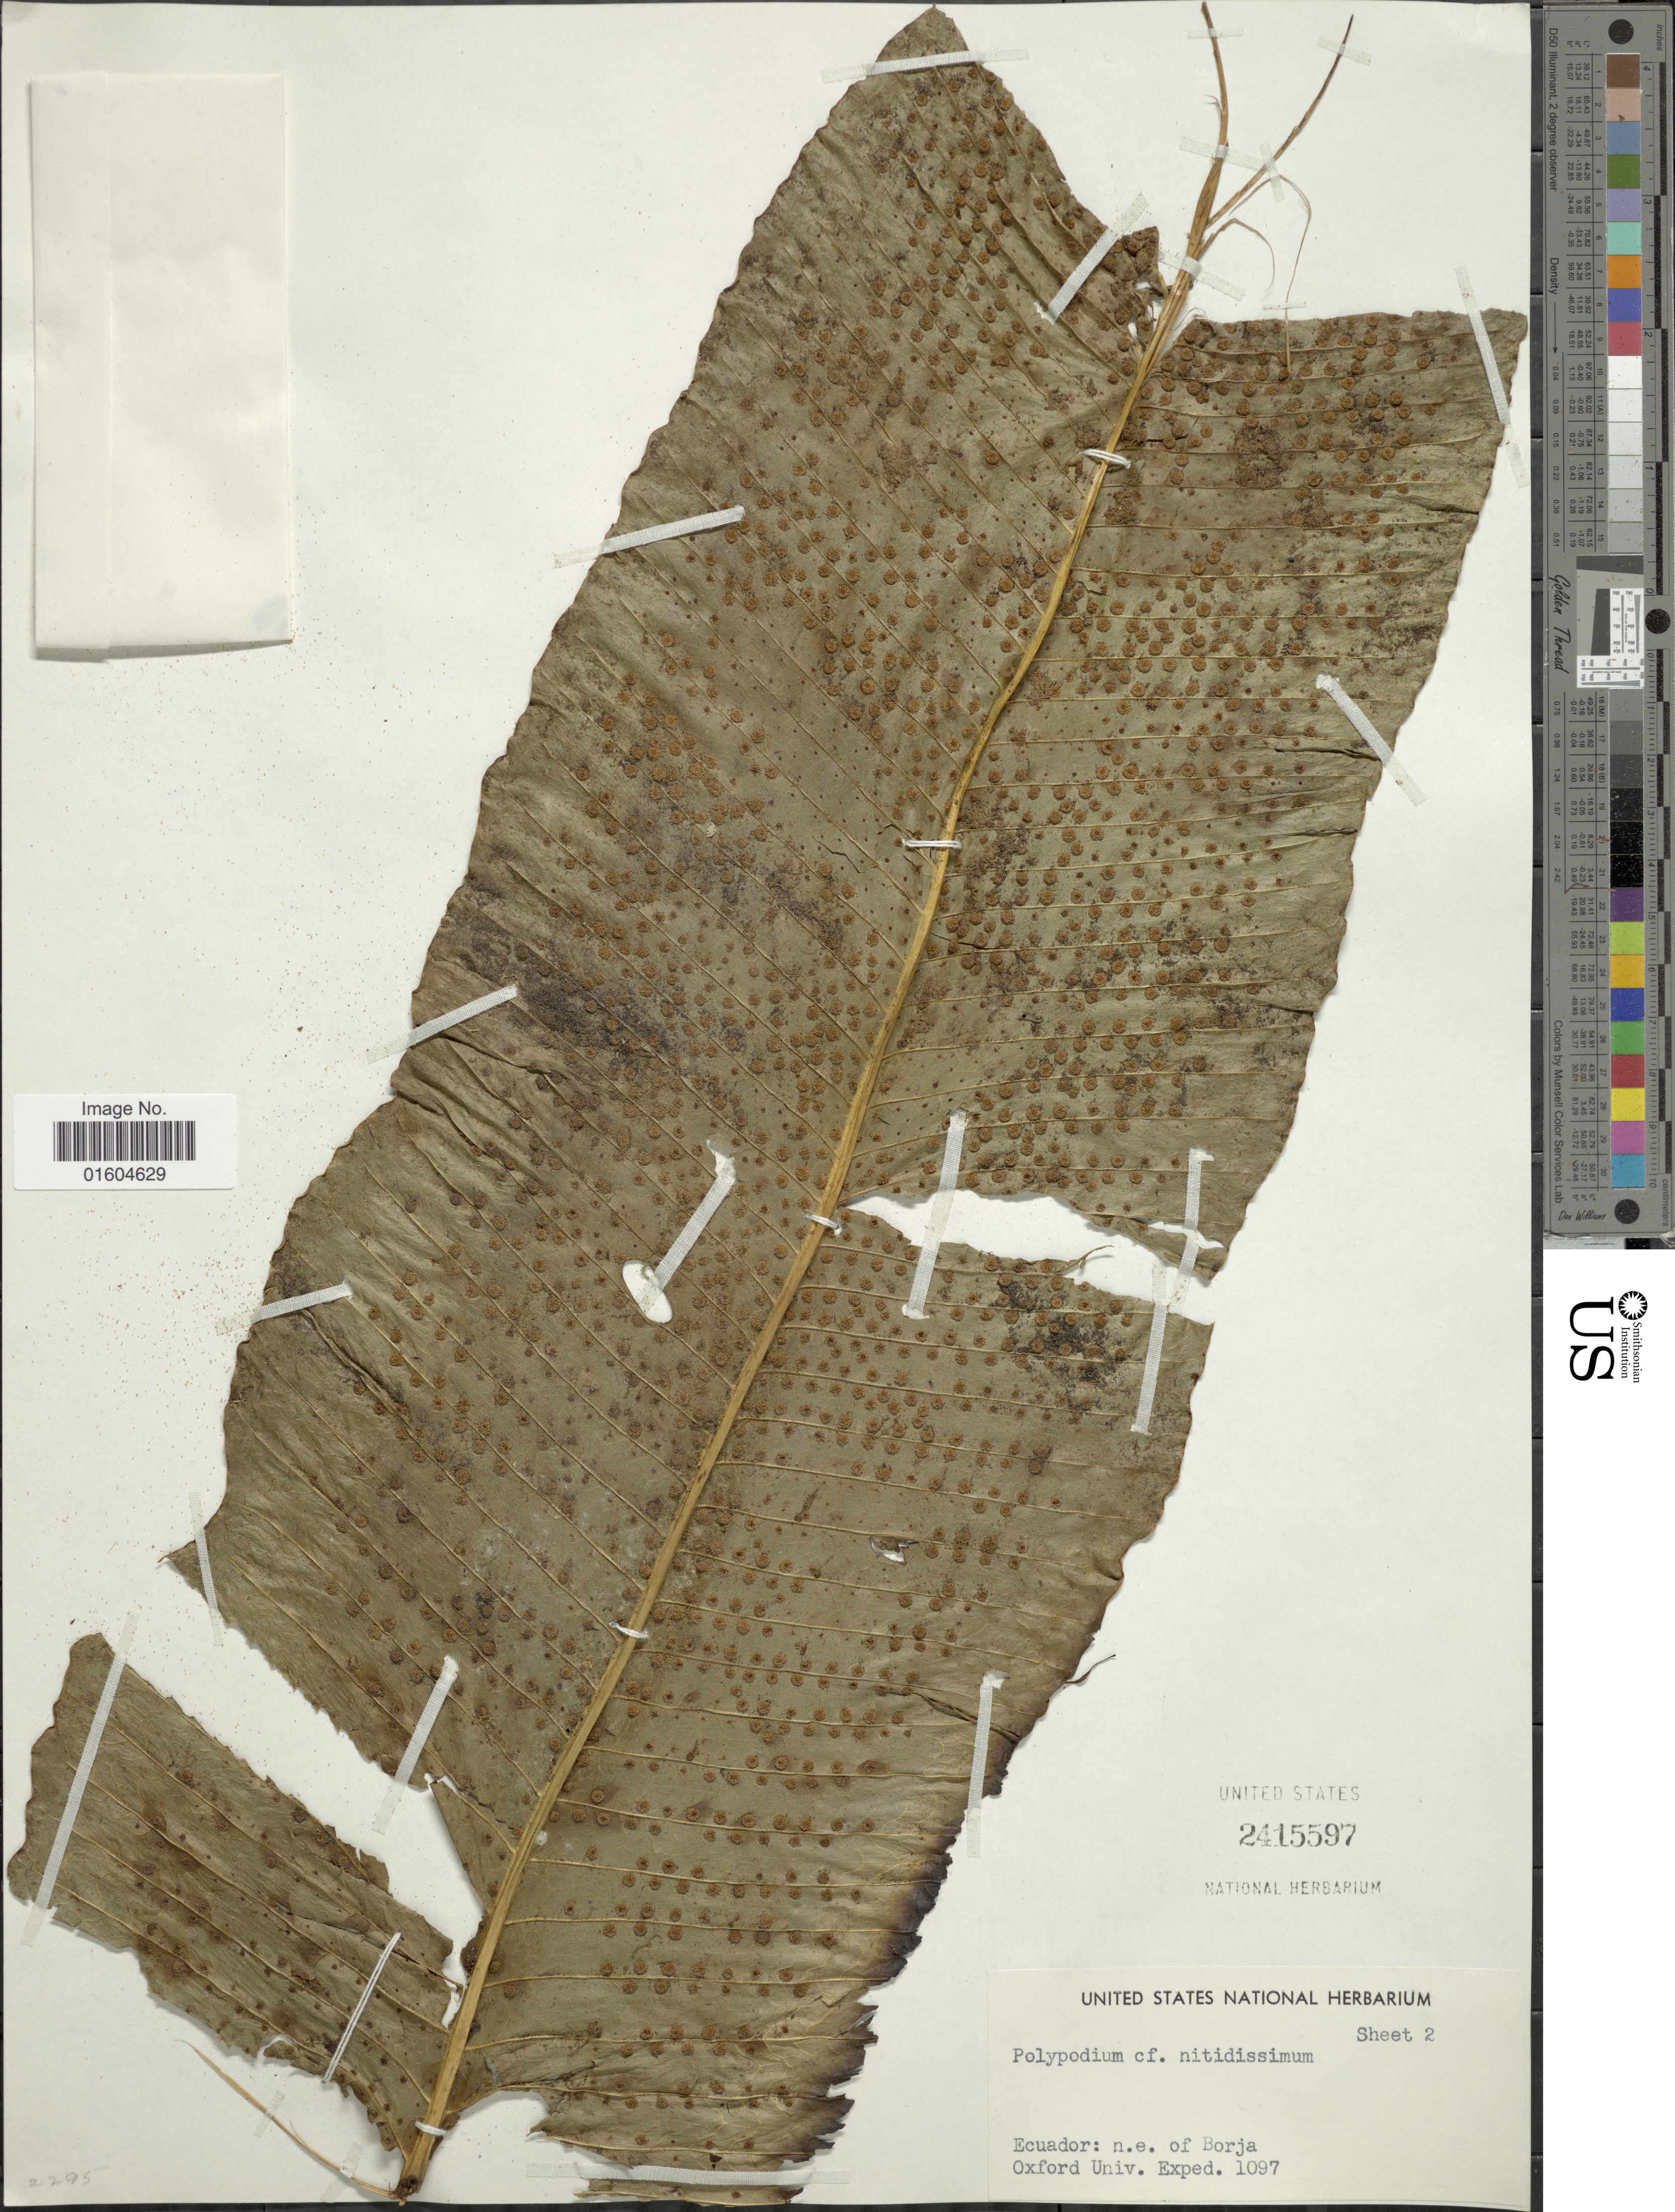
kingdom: Plantae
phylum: Tracheophyta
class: Polypodiopsida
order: Polypodiales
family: Polypodiaceae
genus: Campyloneurum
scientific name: Campyloneurum pascoense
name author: R.M. Tryon & A.F. Tryon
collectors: Oxford University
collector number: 1097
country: Ecuador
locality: Ecuador: n.e. of Borja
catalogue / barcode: US 2415597